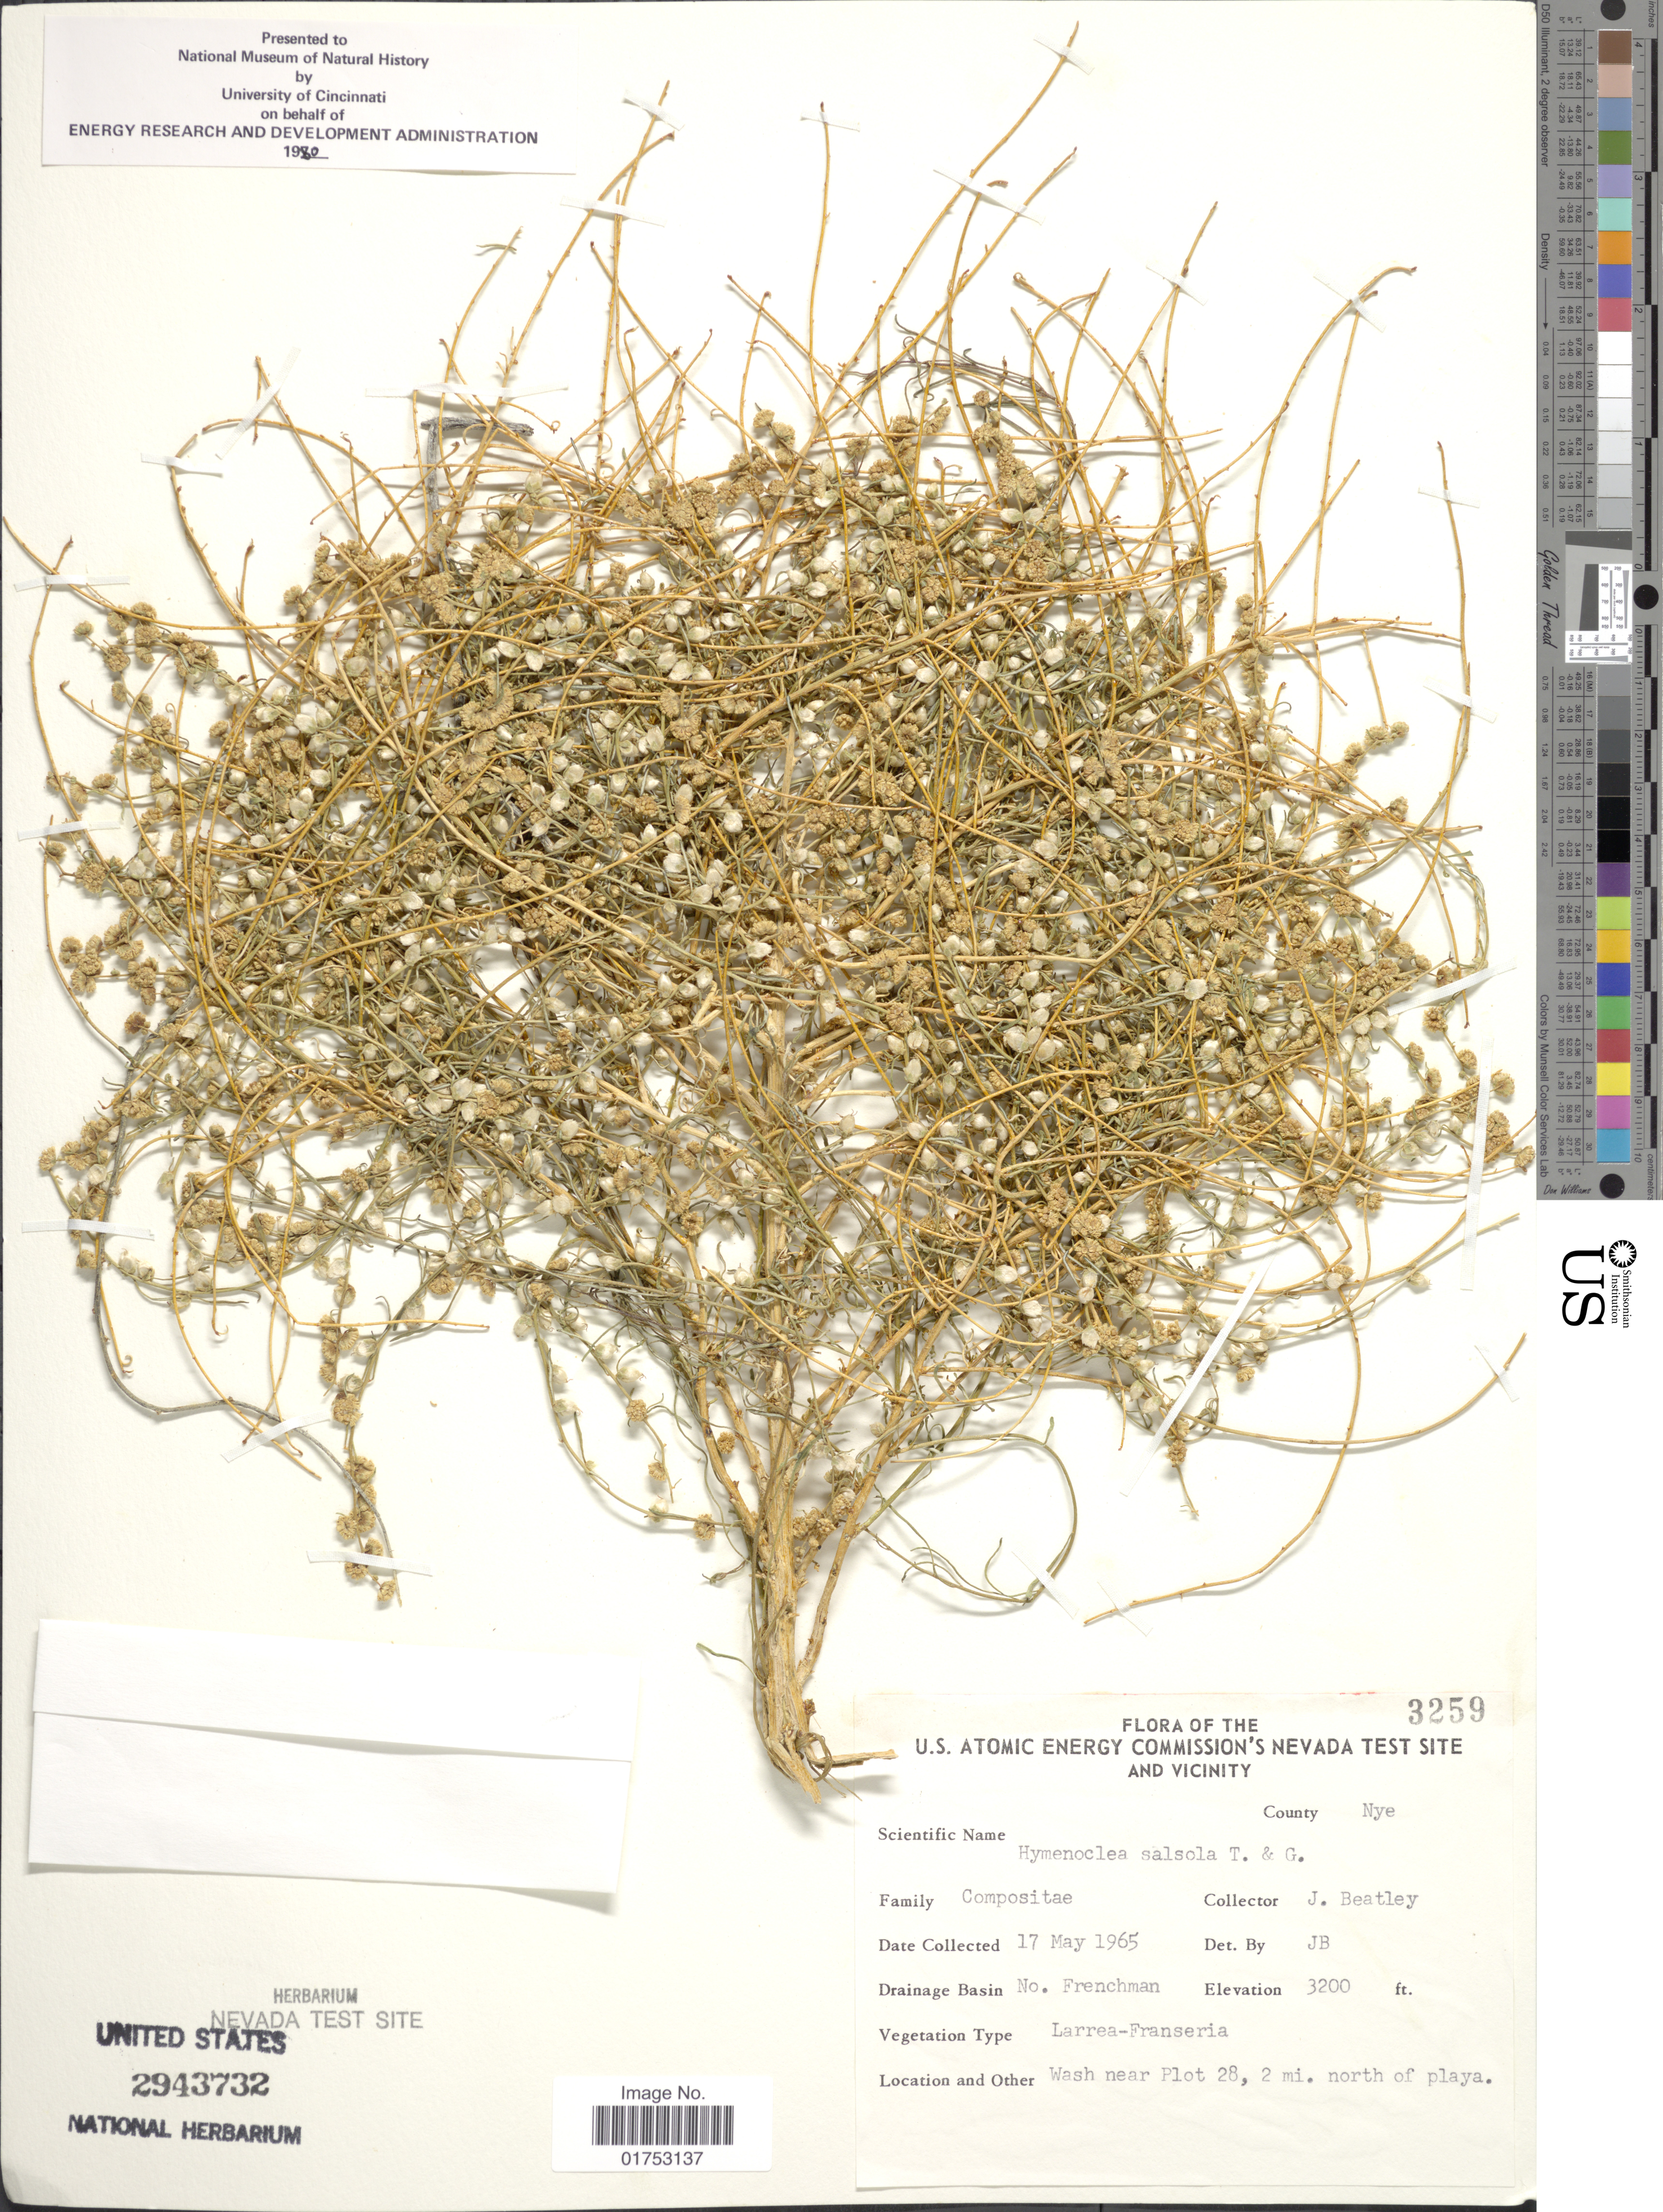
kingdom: Plantae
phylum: Tracheophyta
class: Magnoliopsida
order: Asterales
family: Asteraceae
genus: Hymenoclea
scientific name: Hymenoclea salsola var. fasciculata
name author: (A. Nelson) K.M. Peterson & W.W.Payne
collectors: J. C. Beatley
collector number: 3259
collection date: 1965-05-17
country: United States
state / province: Nevada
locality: U. S. Atomic Energy Commission's Nevada Test Site and Vicinity, County Nye, No. Frenchman, Wash near Plot 28, 2 mi north of playa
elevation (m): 975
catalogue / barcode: US 2943732